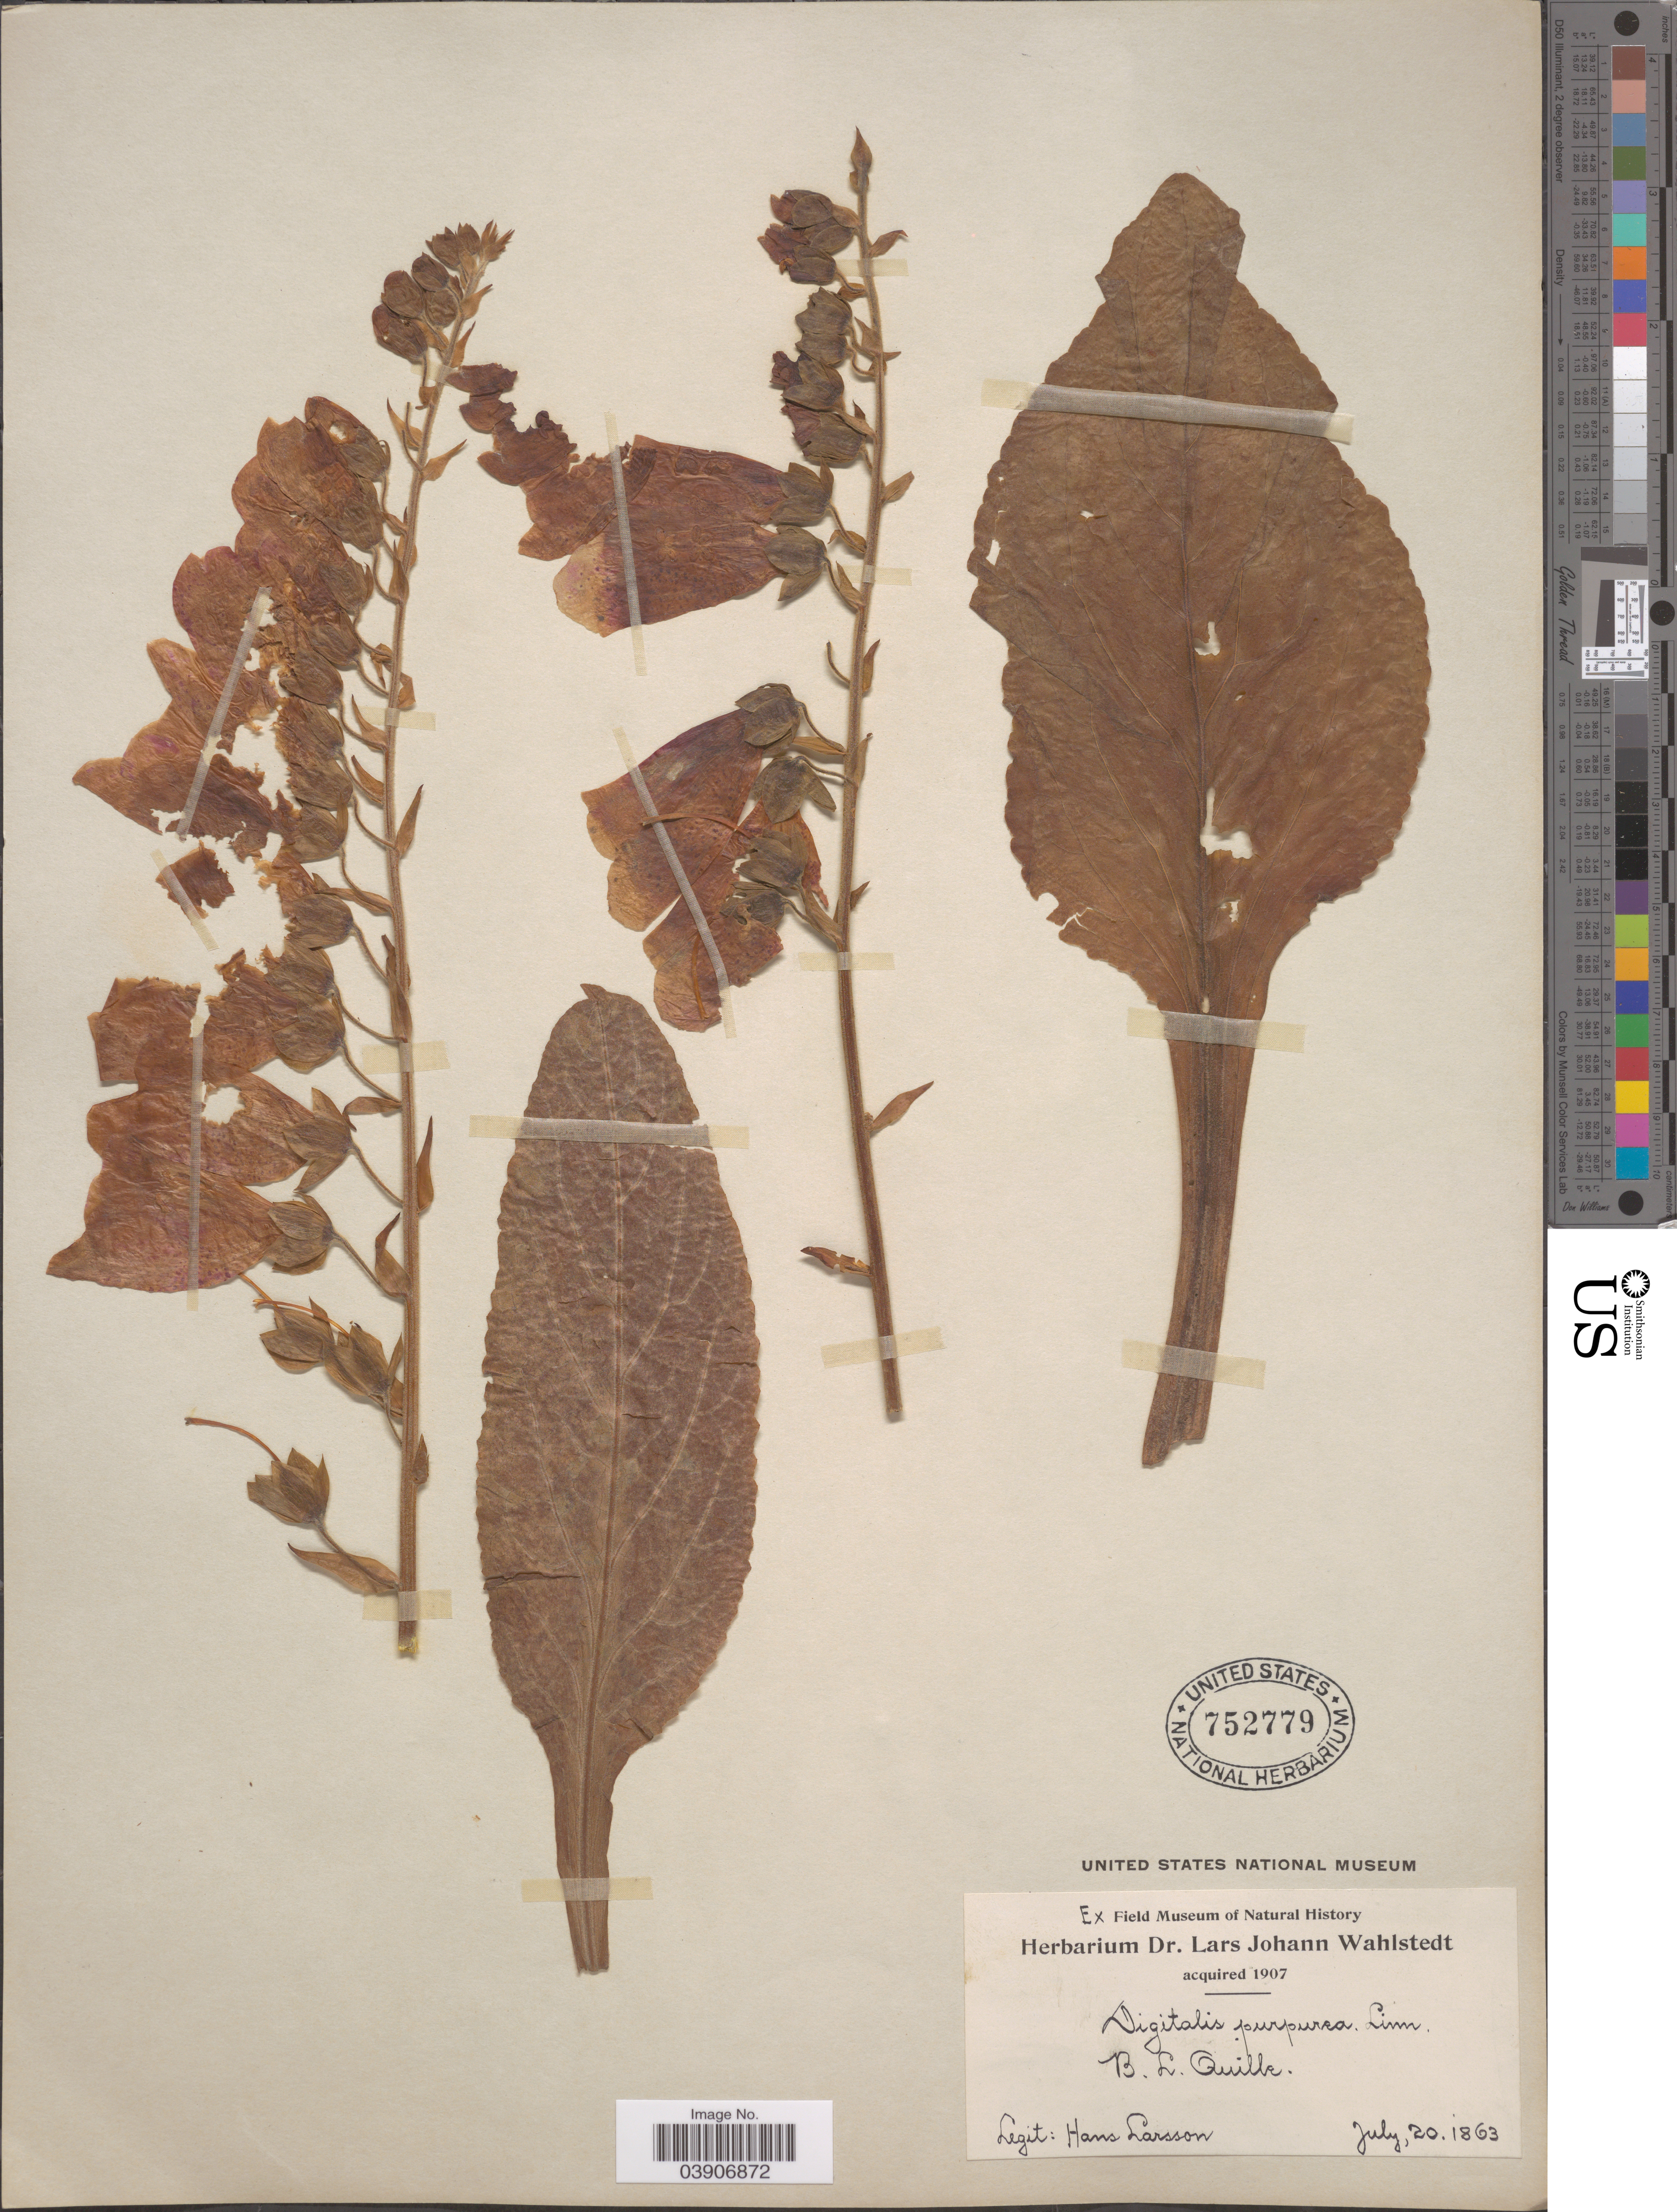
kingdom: Plantae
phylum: Tracheophyta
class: Magnoliopsida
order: Lamiales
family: Plantaginaceae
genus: Digitalis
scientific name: Digitalis purpurea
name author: L.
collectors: H. Larsson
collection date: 1863-07-20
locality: B. L. Quille.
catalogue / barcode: US 752779